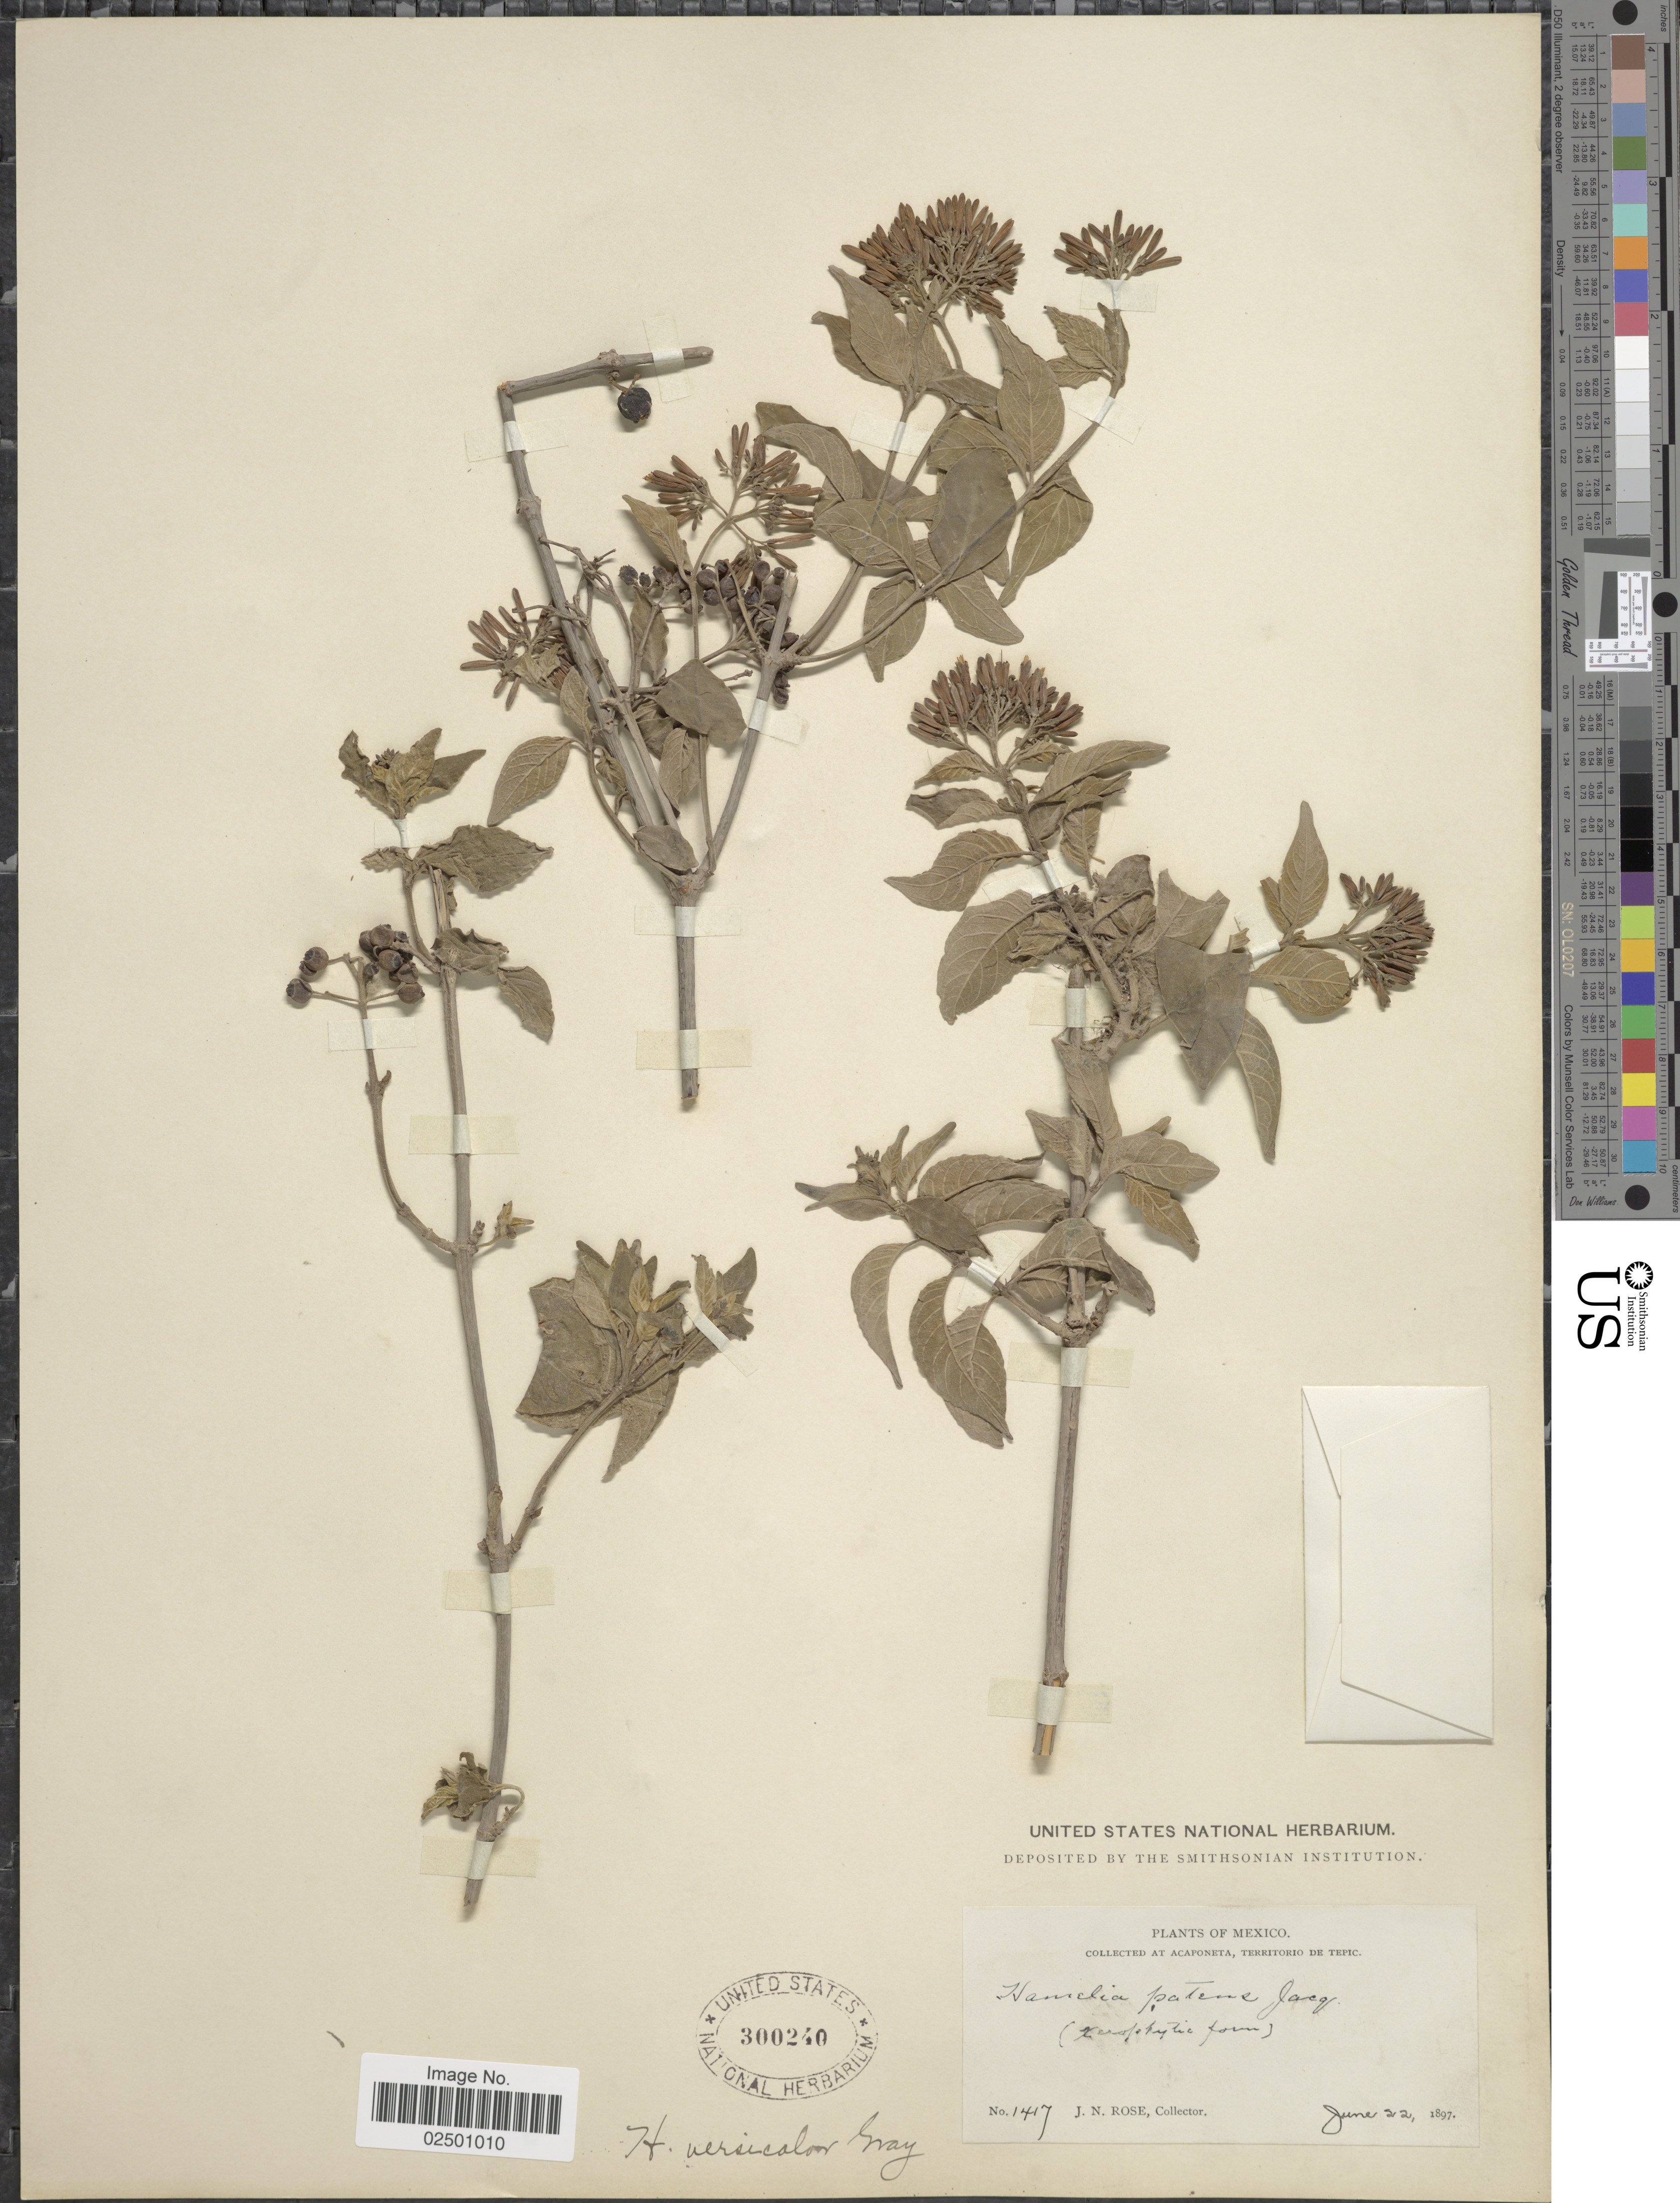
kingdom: Plantae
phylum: Tracheophyta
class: Magnoliopsida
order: Gentianales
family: Rubiaceae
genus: Hamelia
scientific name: Hamelia versicolor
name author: A. Gray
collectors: J. N. Rose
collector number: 1417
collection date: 1897-06-22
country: Mexico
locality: At Acaponeta, Territorio de Tepic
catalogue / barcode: US 300240